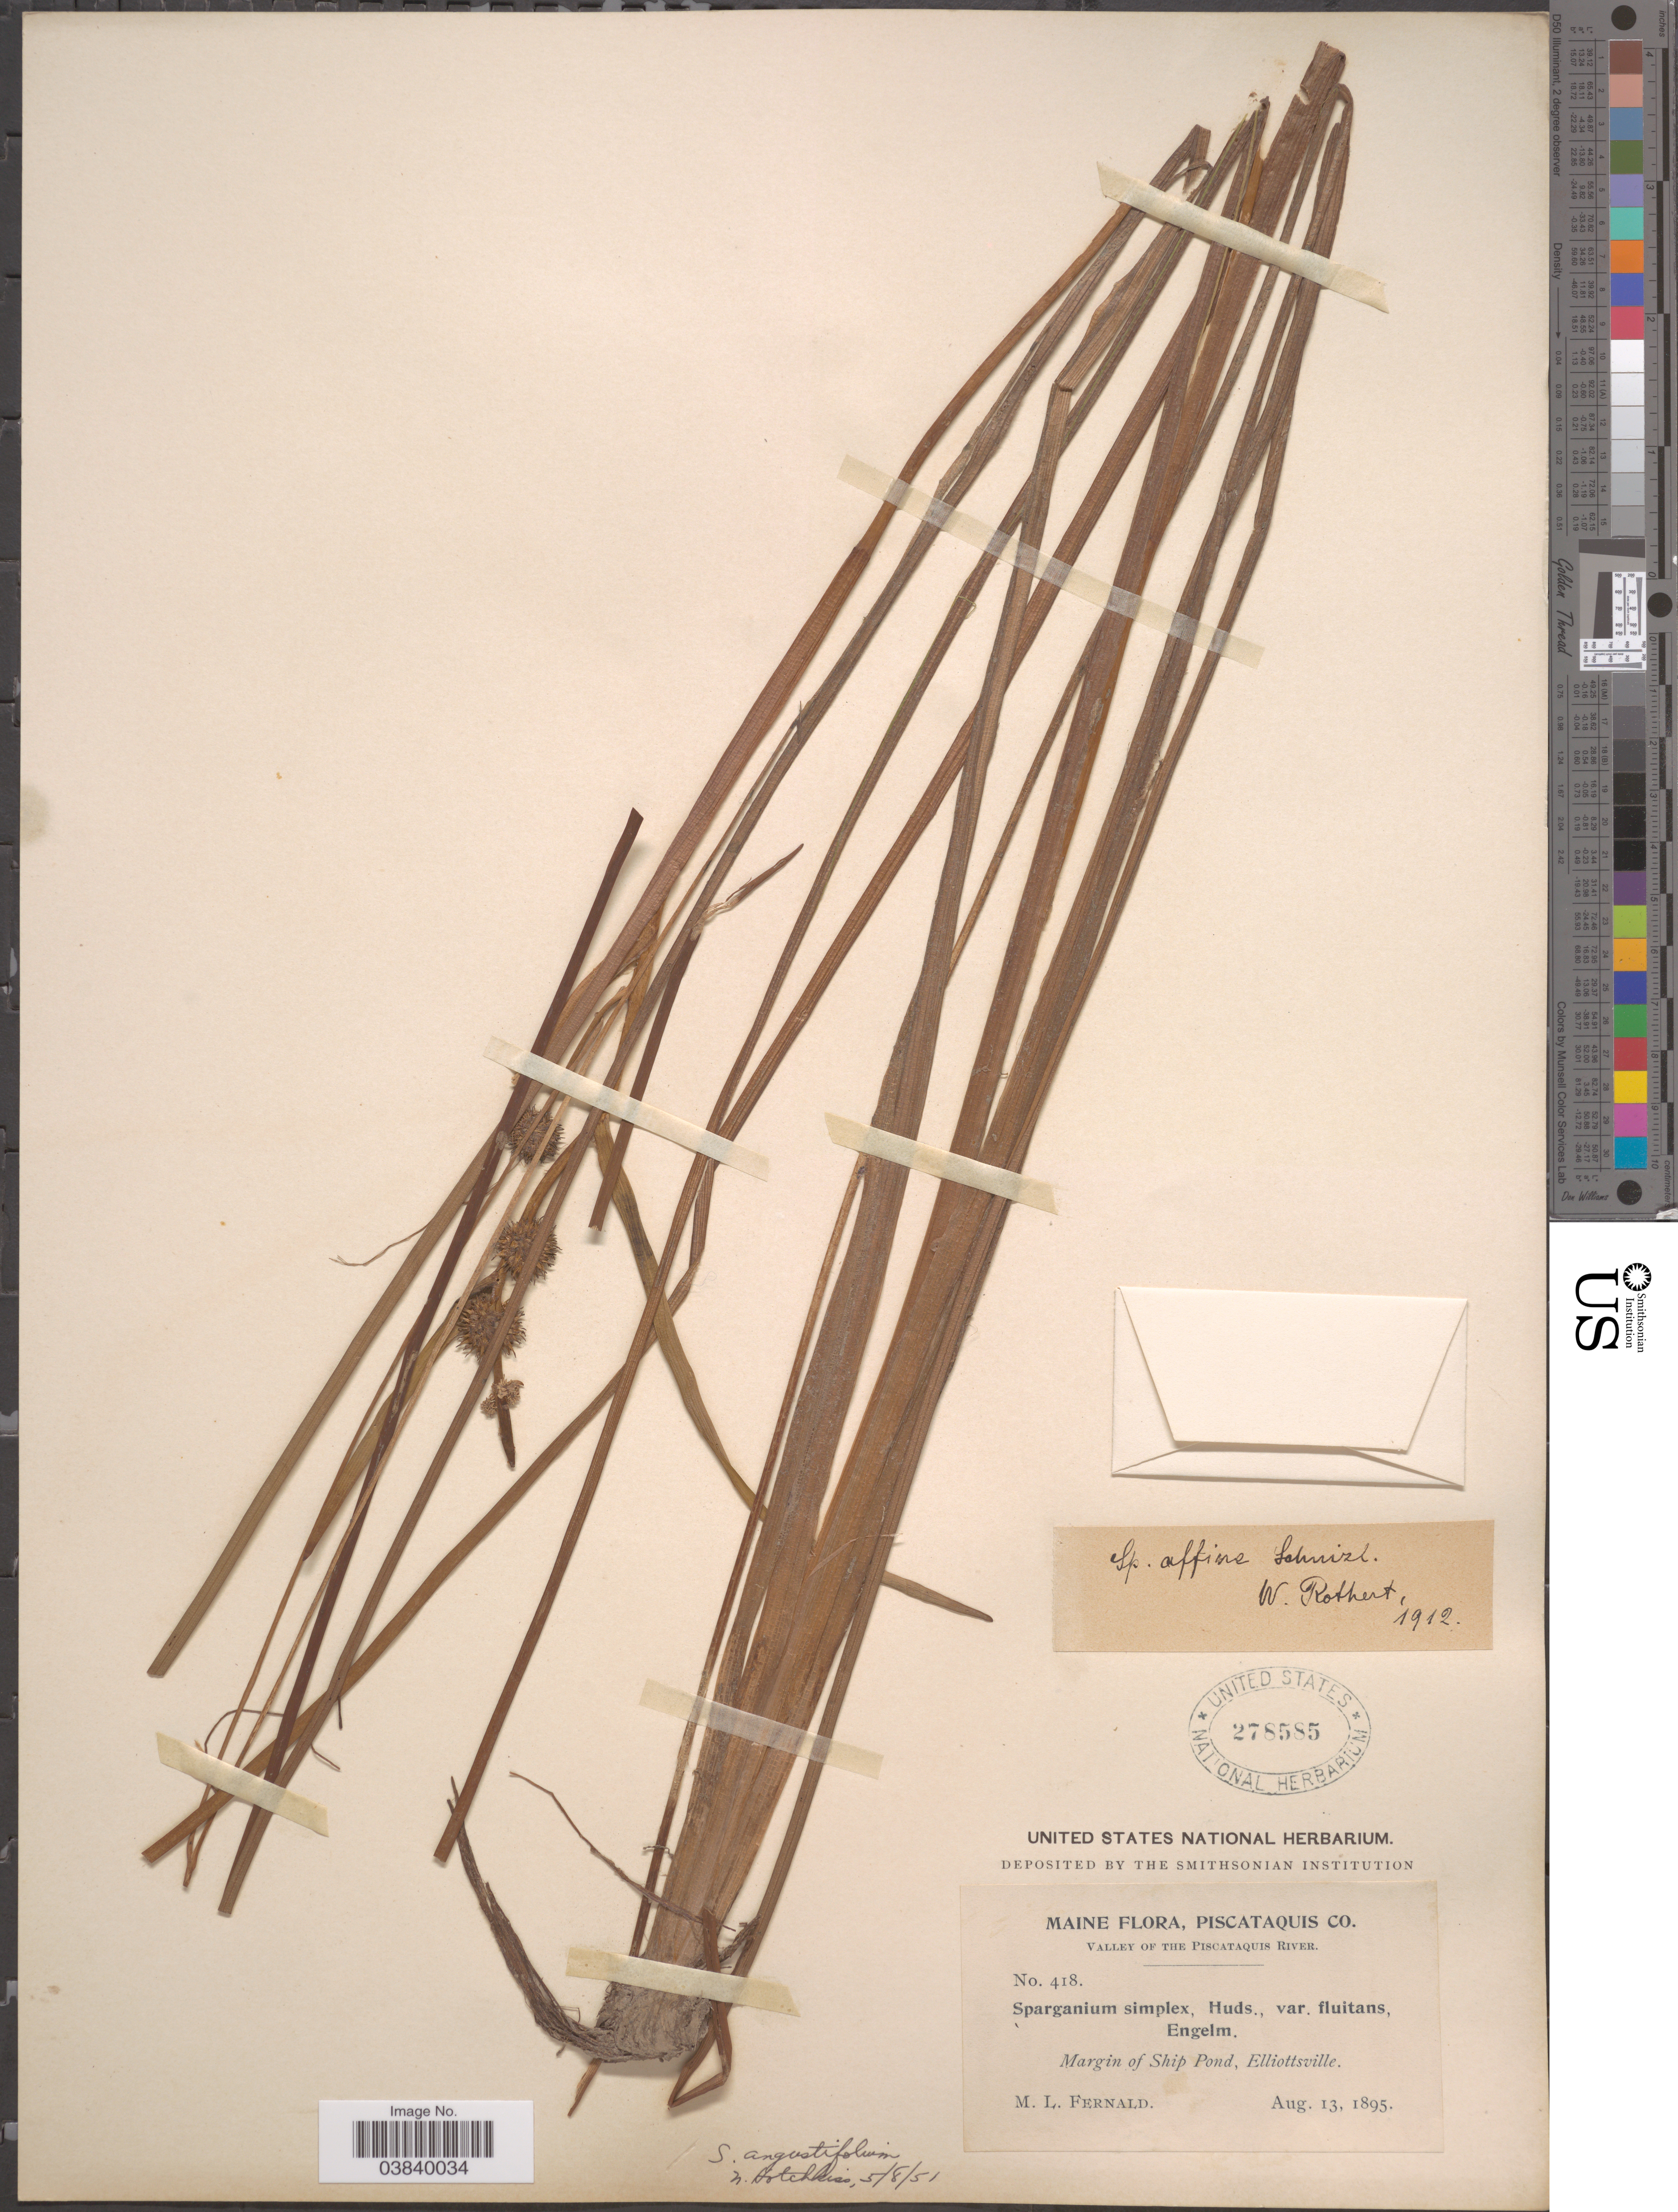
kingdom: Plantae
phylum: Tracheophyta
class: Liliopsida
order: Poales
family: Typhaceae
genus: Sparganium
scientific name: Sparganium angustifolium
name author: Michx.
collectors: M. L. Fernald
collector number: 418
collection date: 1895-08-13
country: United States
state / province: Maine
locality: Piscataquis Co. Valley of the Piscataquis River. Margin of Ship Pond, Elliottsville.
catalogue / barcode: US 278585